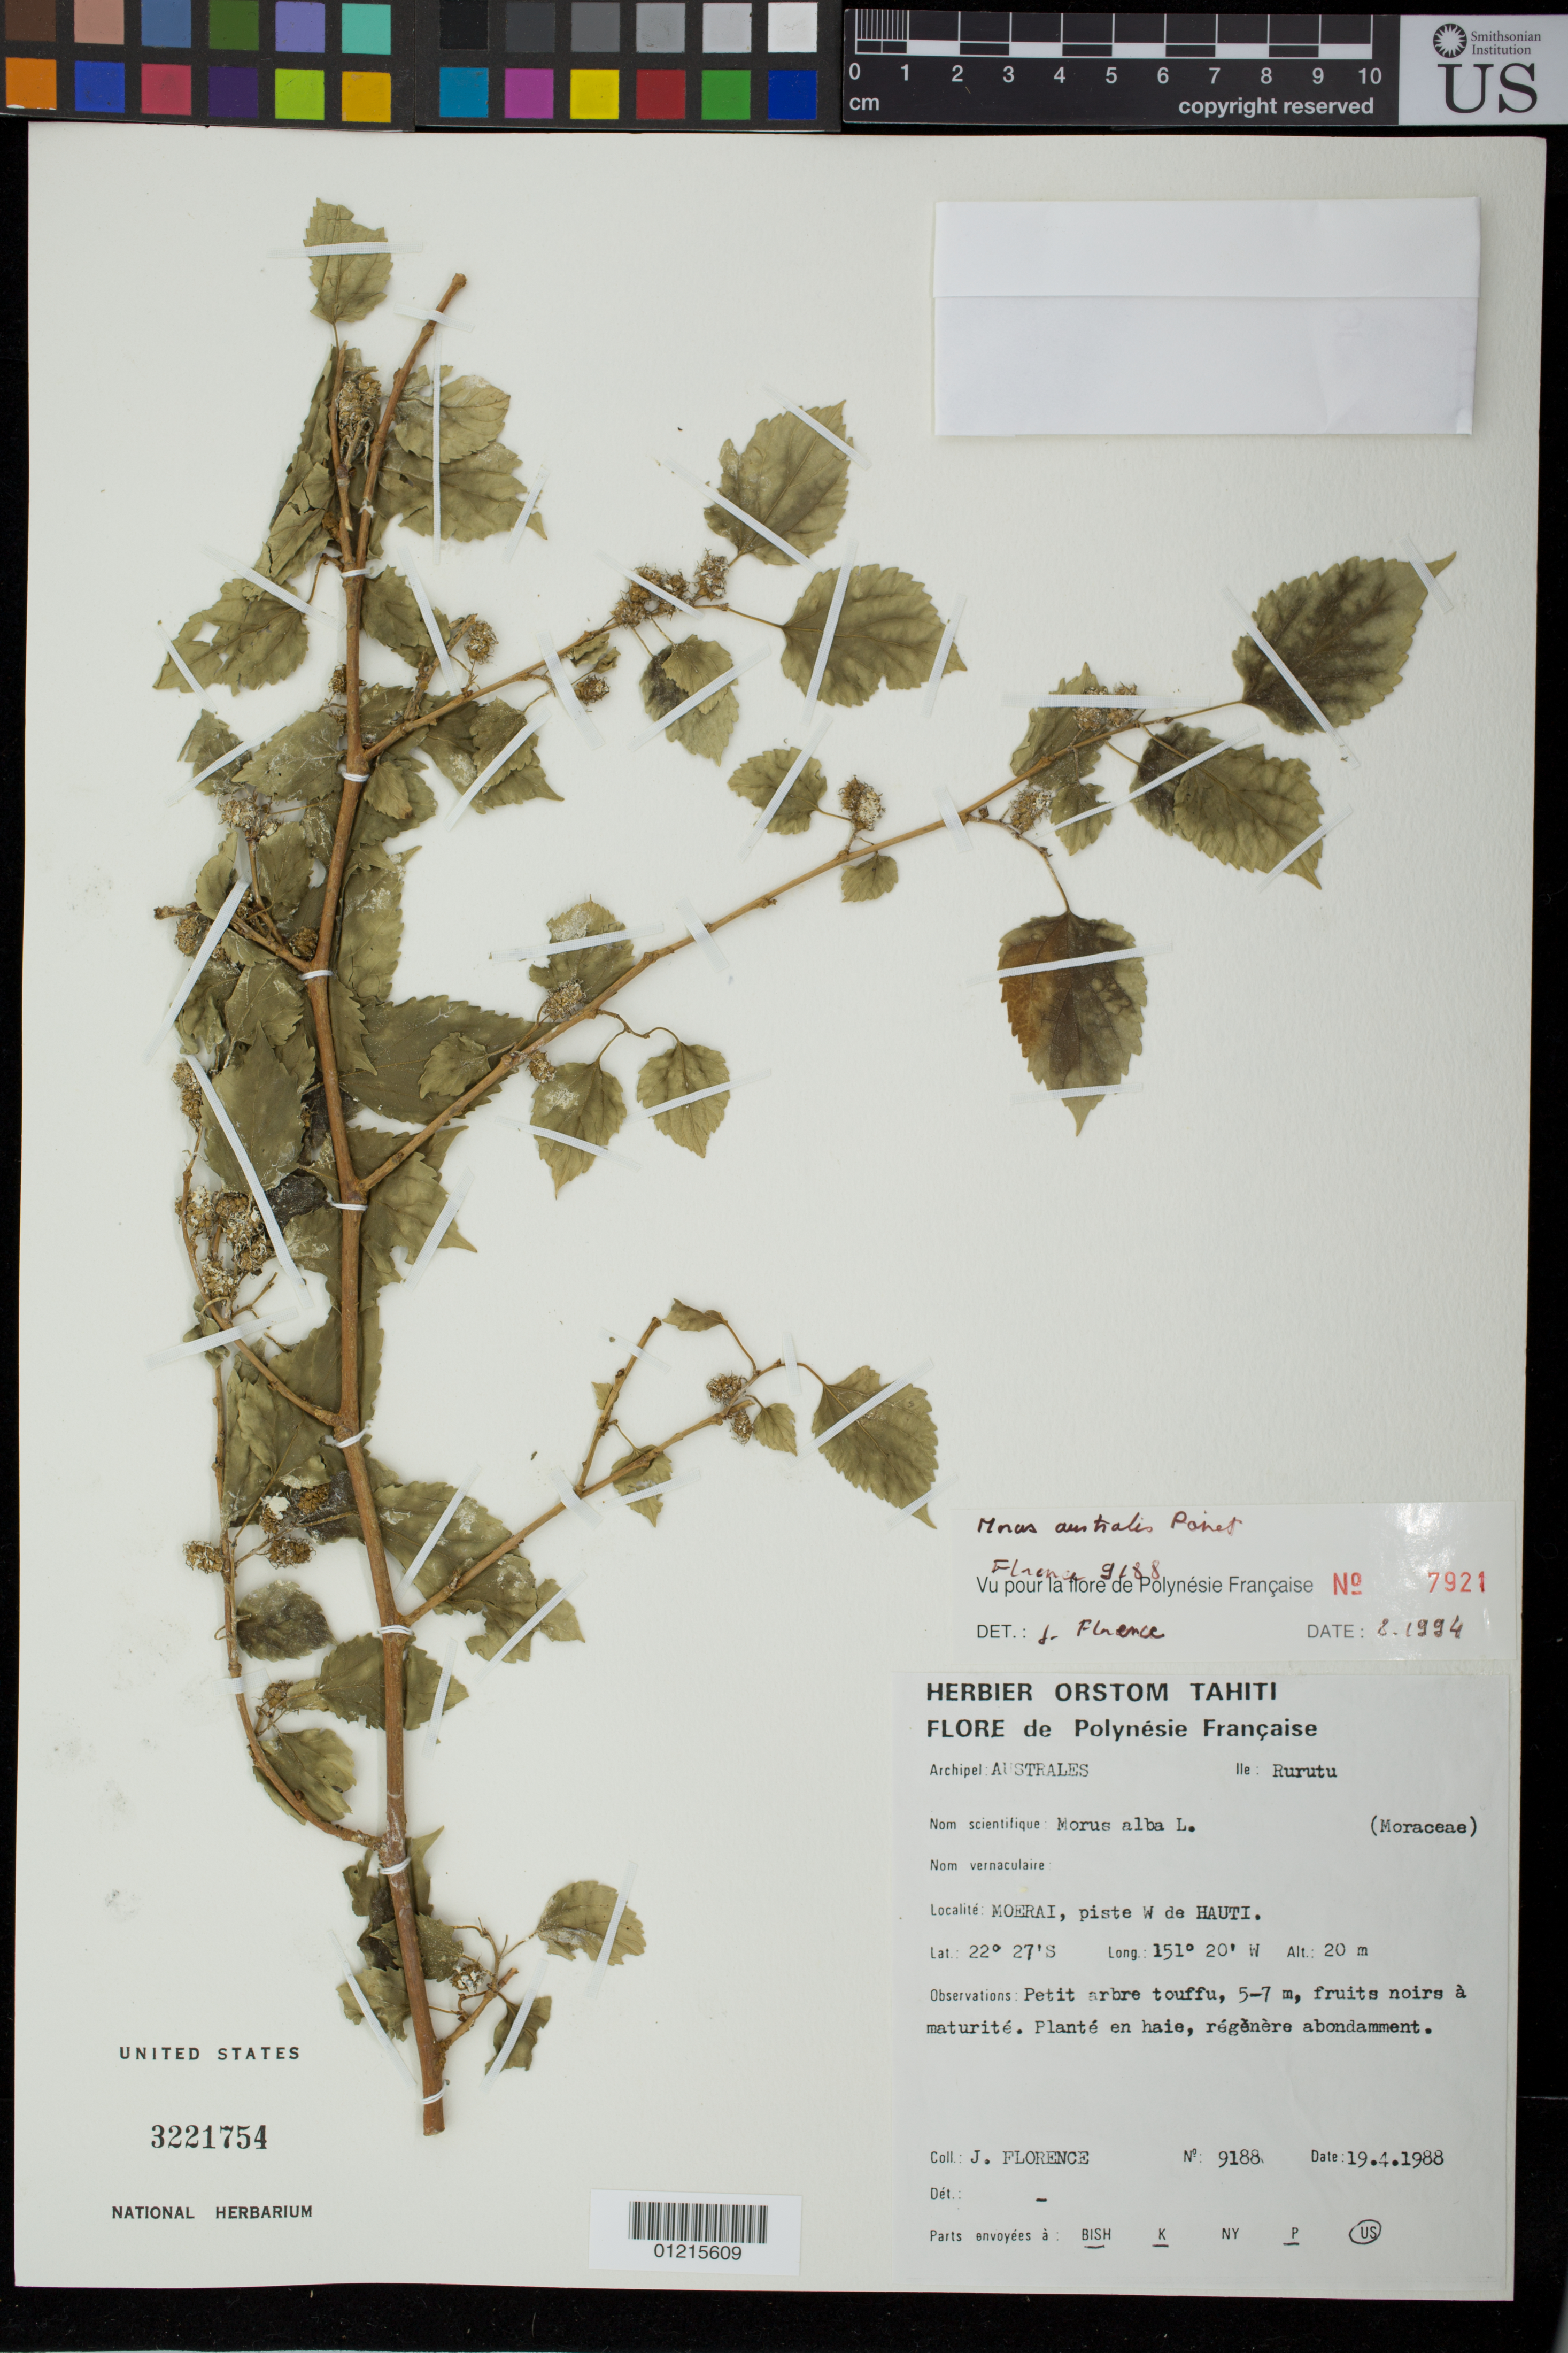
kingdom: Plantae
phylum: Tracheophyta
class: Magnoliopsida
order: Rosales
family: Moraceae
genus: Morus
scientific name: Morus australis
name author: Poir.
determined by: Florence, J.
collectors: J. Florence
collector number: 9188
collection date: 1988-04-19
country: French Polynesia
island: Rurutu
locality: Moerai, piste W de Hauti.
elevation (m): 20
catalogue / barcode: US 3221754